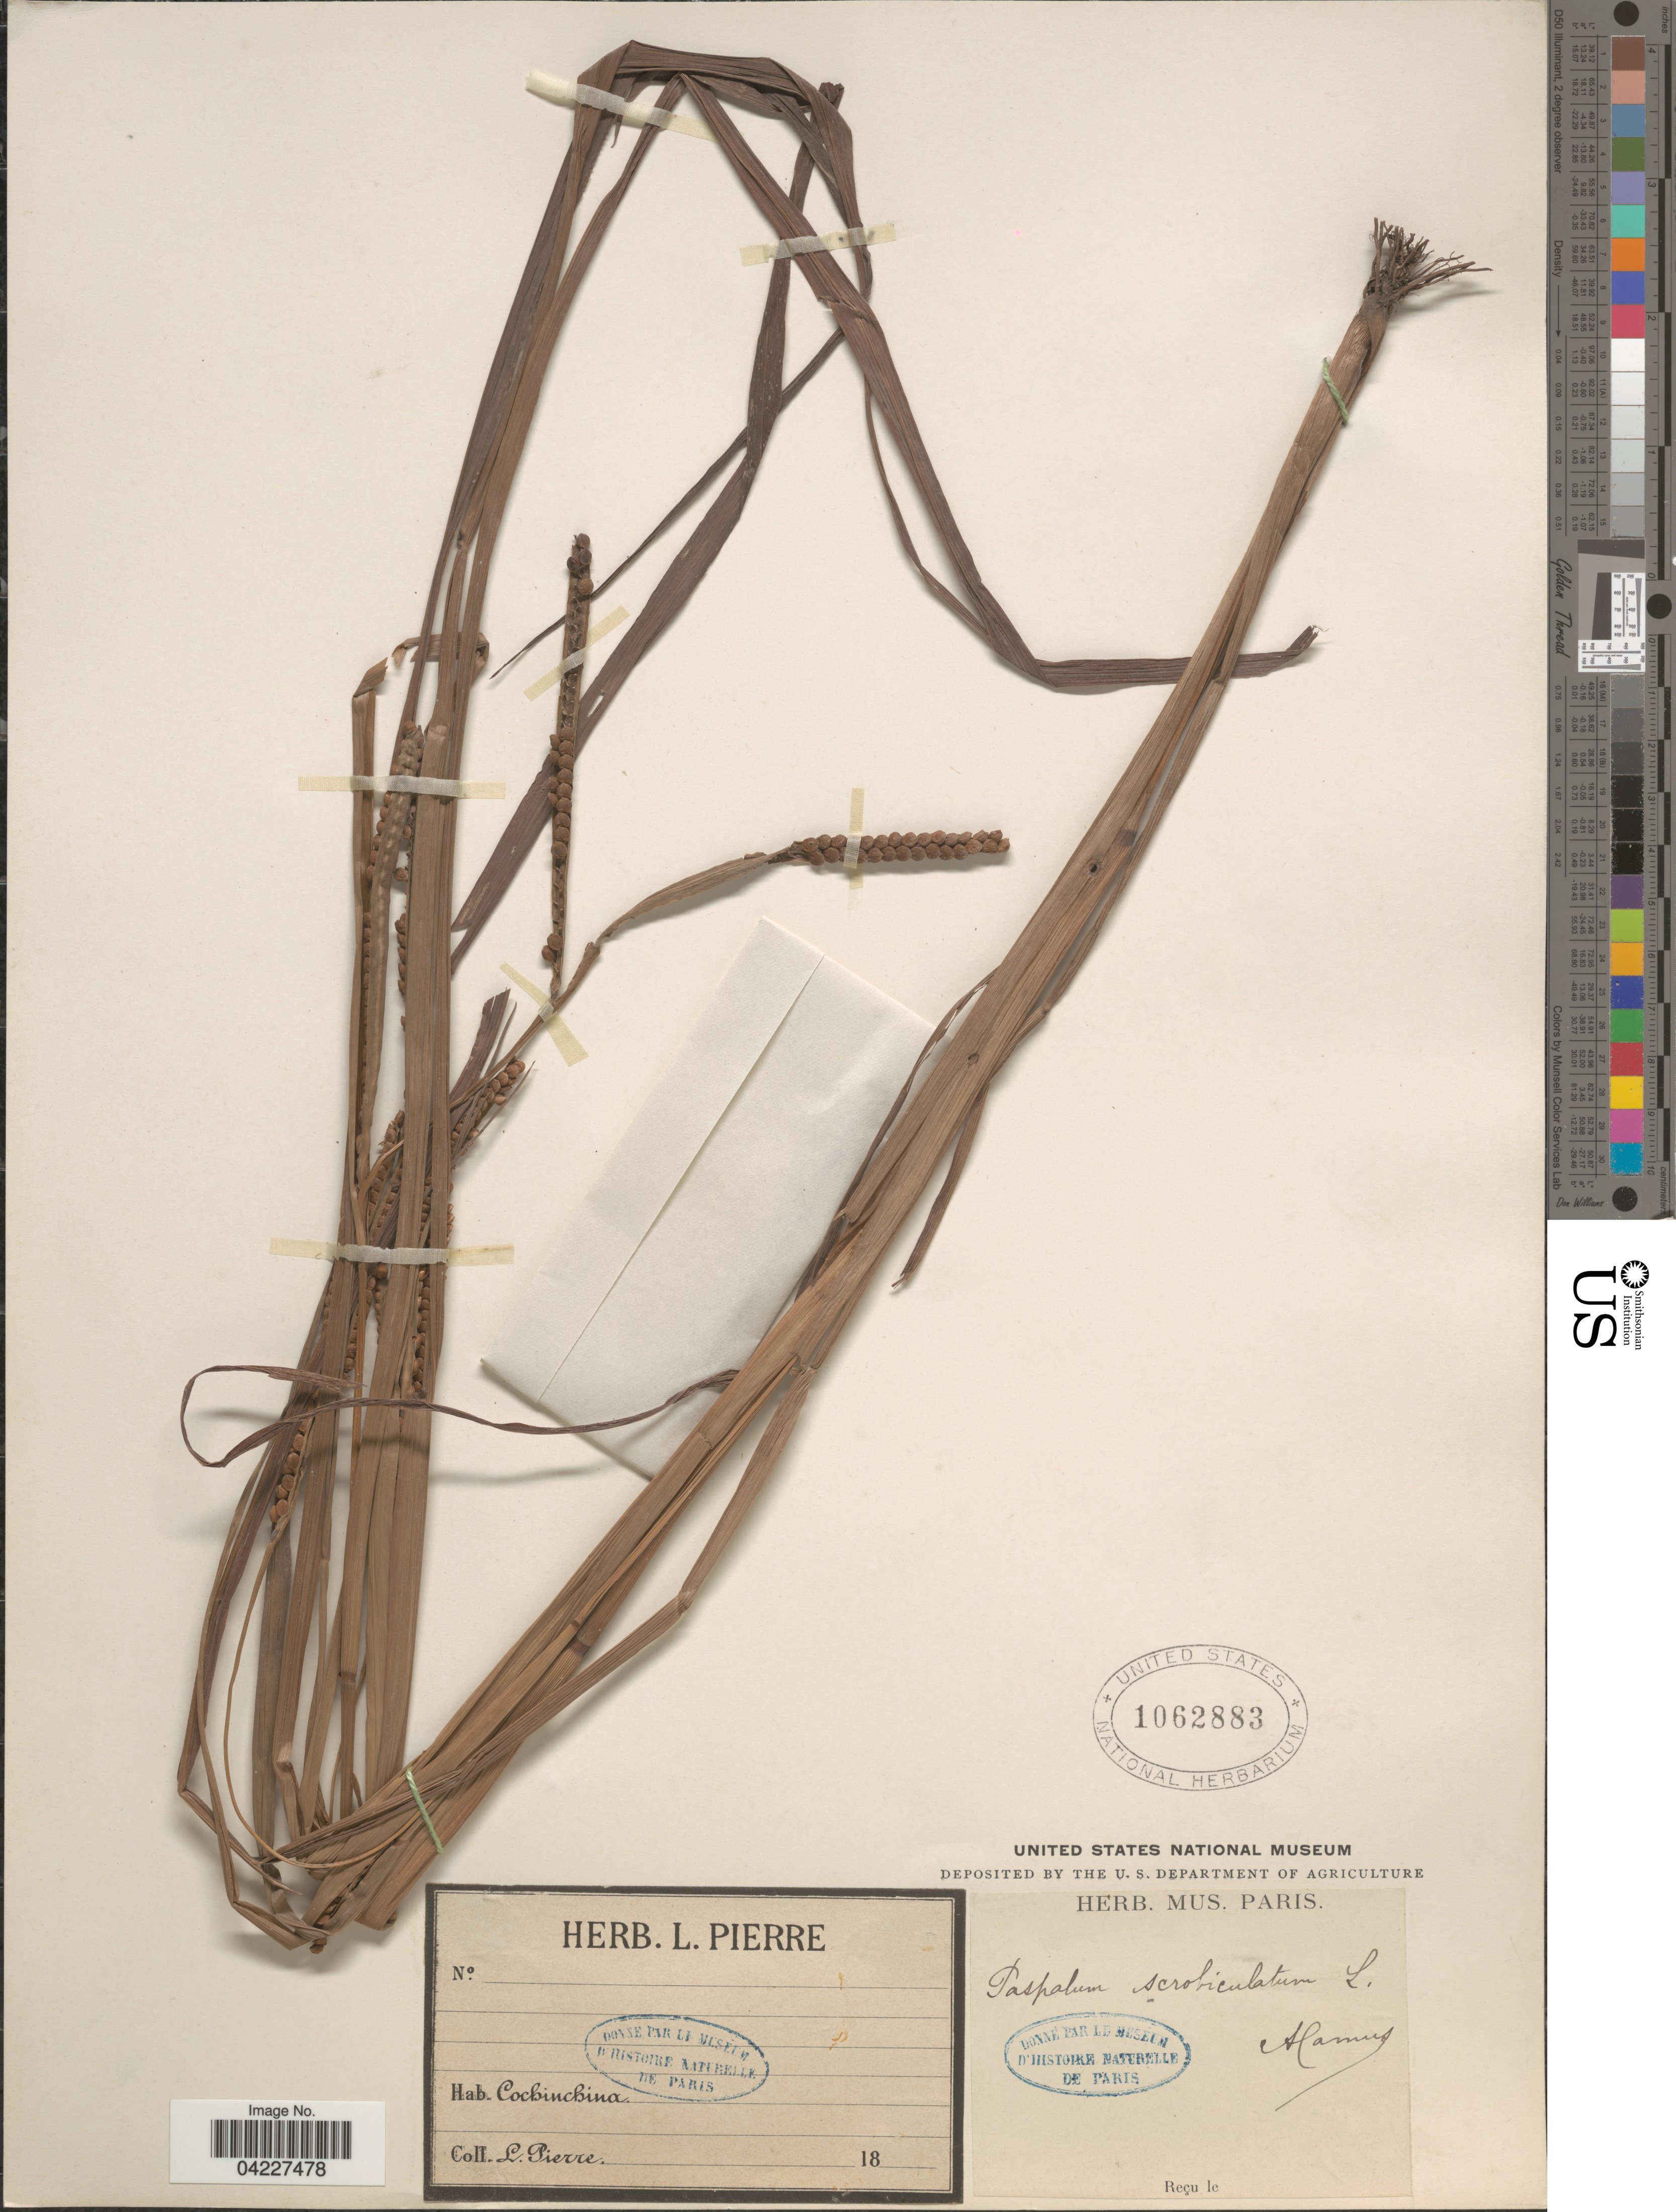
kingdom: Plantae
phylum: Tracheophyta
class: Liliopsida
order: Poales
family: Poaceae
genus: Paspalum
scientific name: Paspalum scrobiculatum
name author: L.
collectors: L. Pierre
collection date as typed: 18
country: Vietnam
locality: Cochinchina.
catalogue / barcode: US 1062883